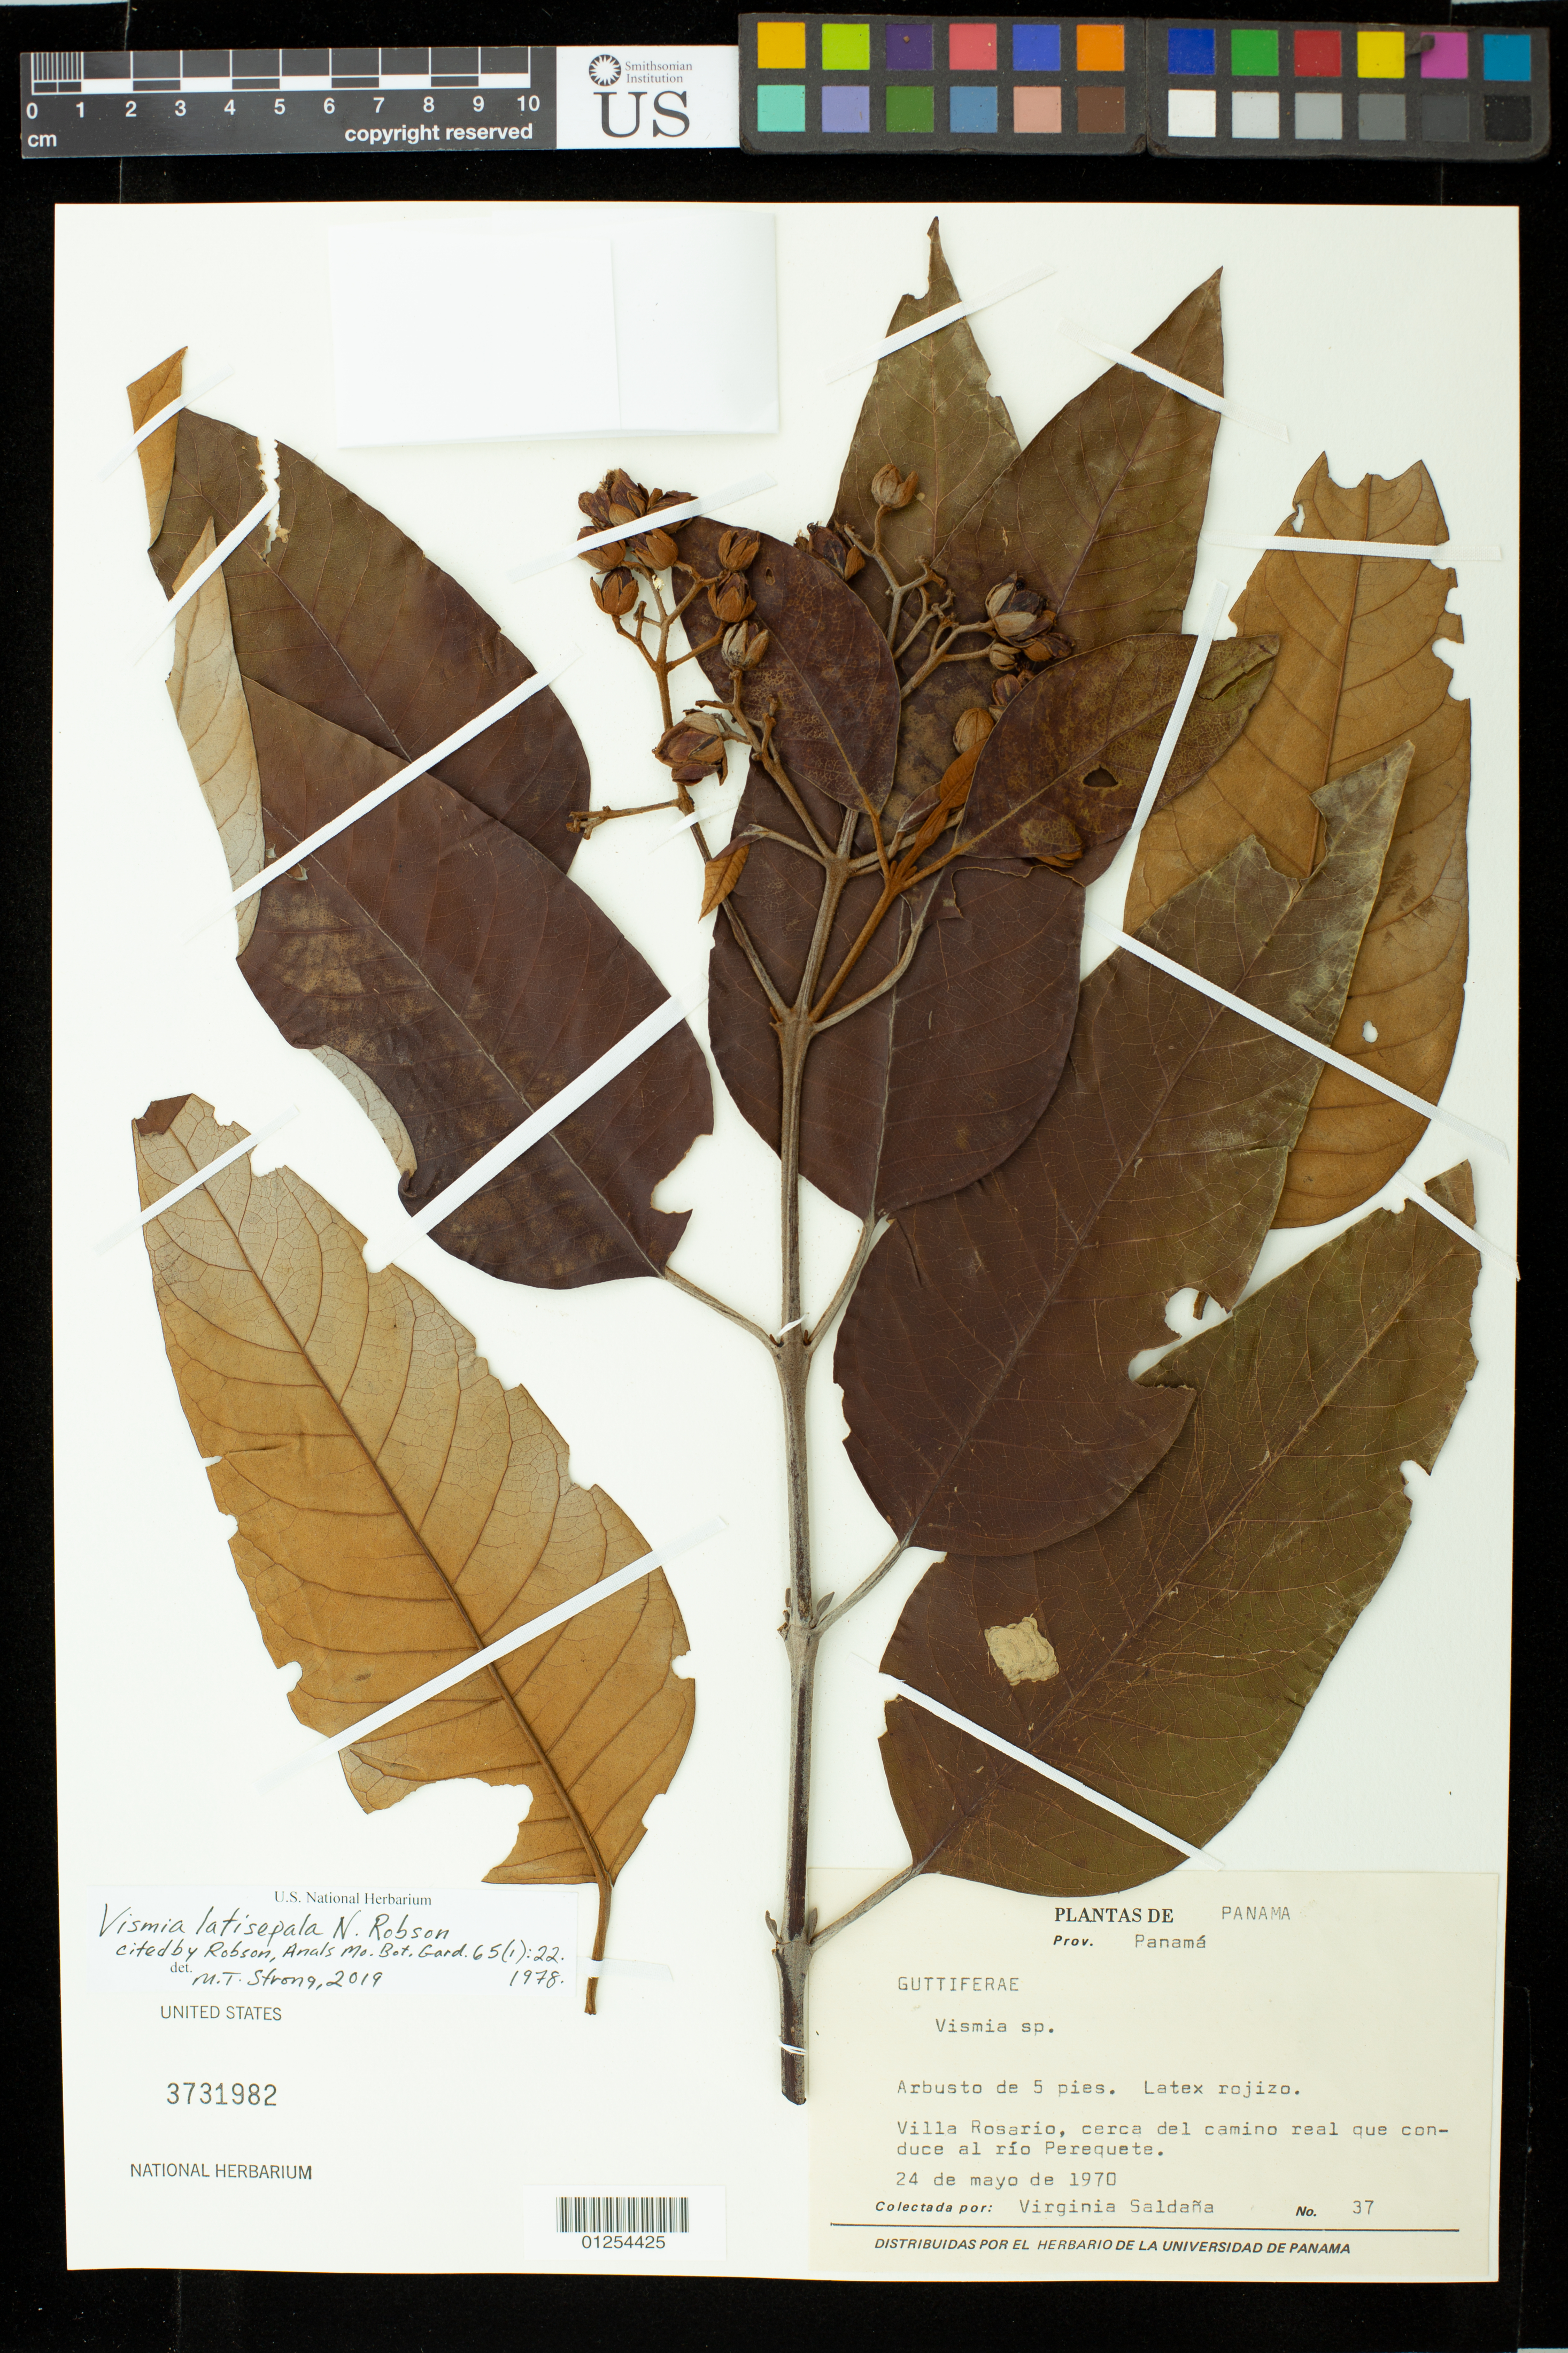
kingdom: Plantae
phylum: Tracheophyta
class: Magnoliopsida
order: Malpighiales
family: Hypericaceae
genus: Vismia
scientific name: Vismia latisepala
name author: N. Robson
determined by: Strong, Mark T., (BOT), Smithsonian Institution - National Museum of Natural History (UNITED STATES)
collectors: V. Saldaña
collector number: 37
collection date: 1970-05-24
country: Panama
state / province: Panamá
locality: Villa Rosario, cerca del camino real que conduce al rio Perequete.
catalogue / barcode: US 3731982